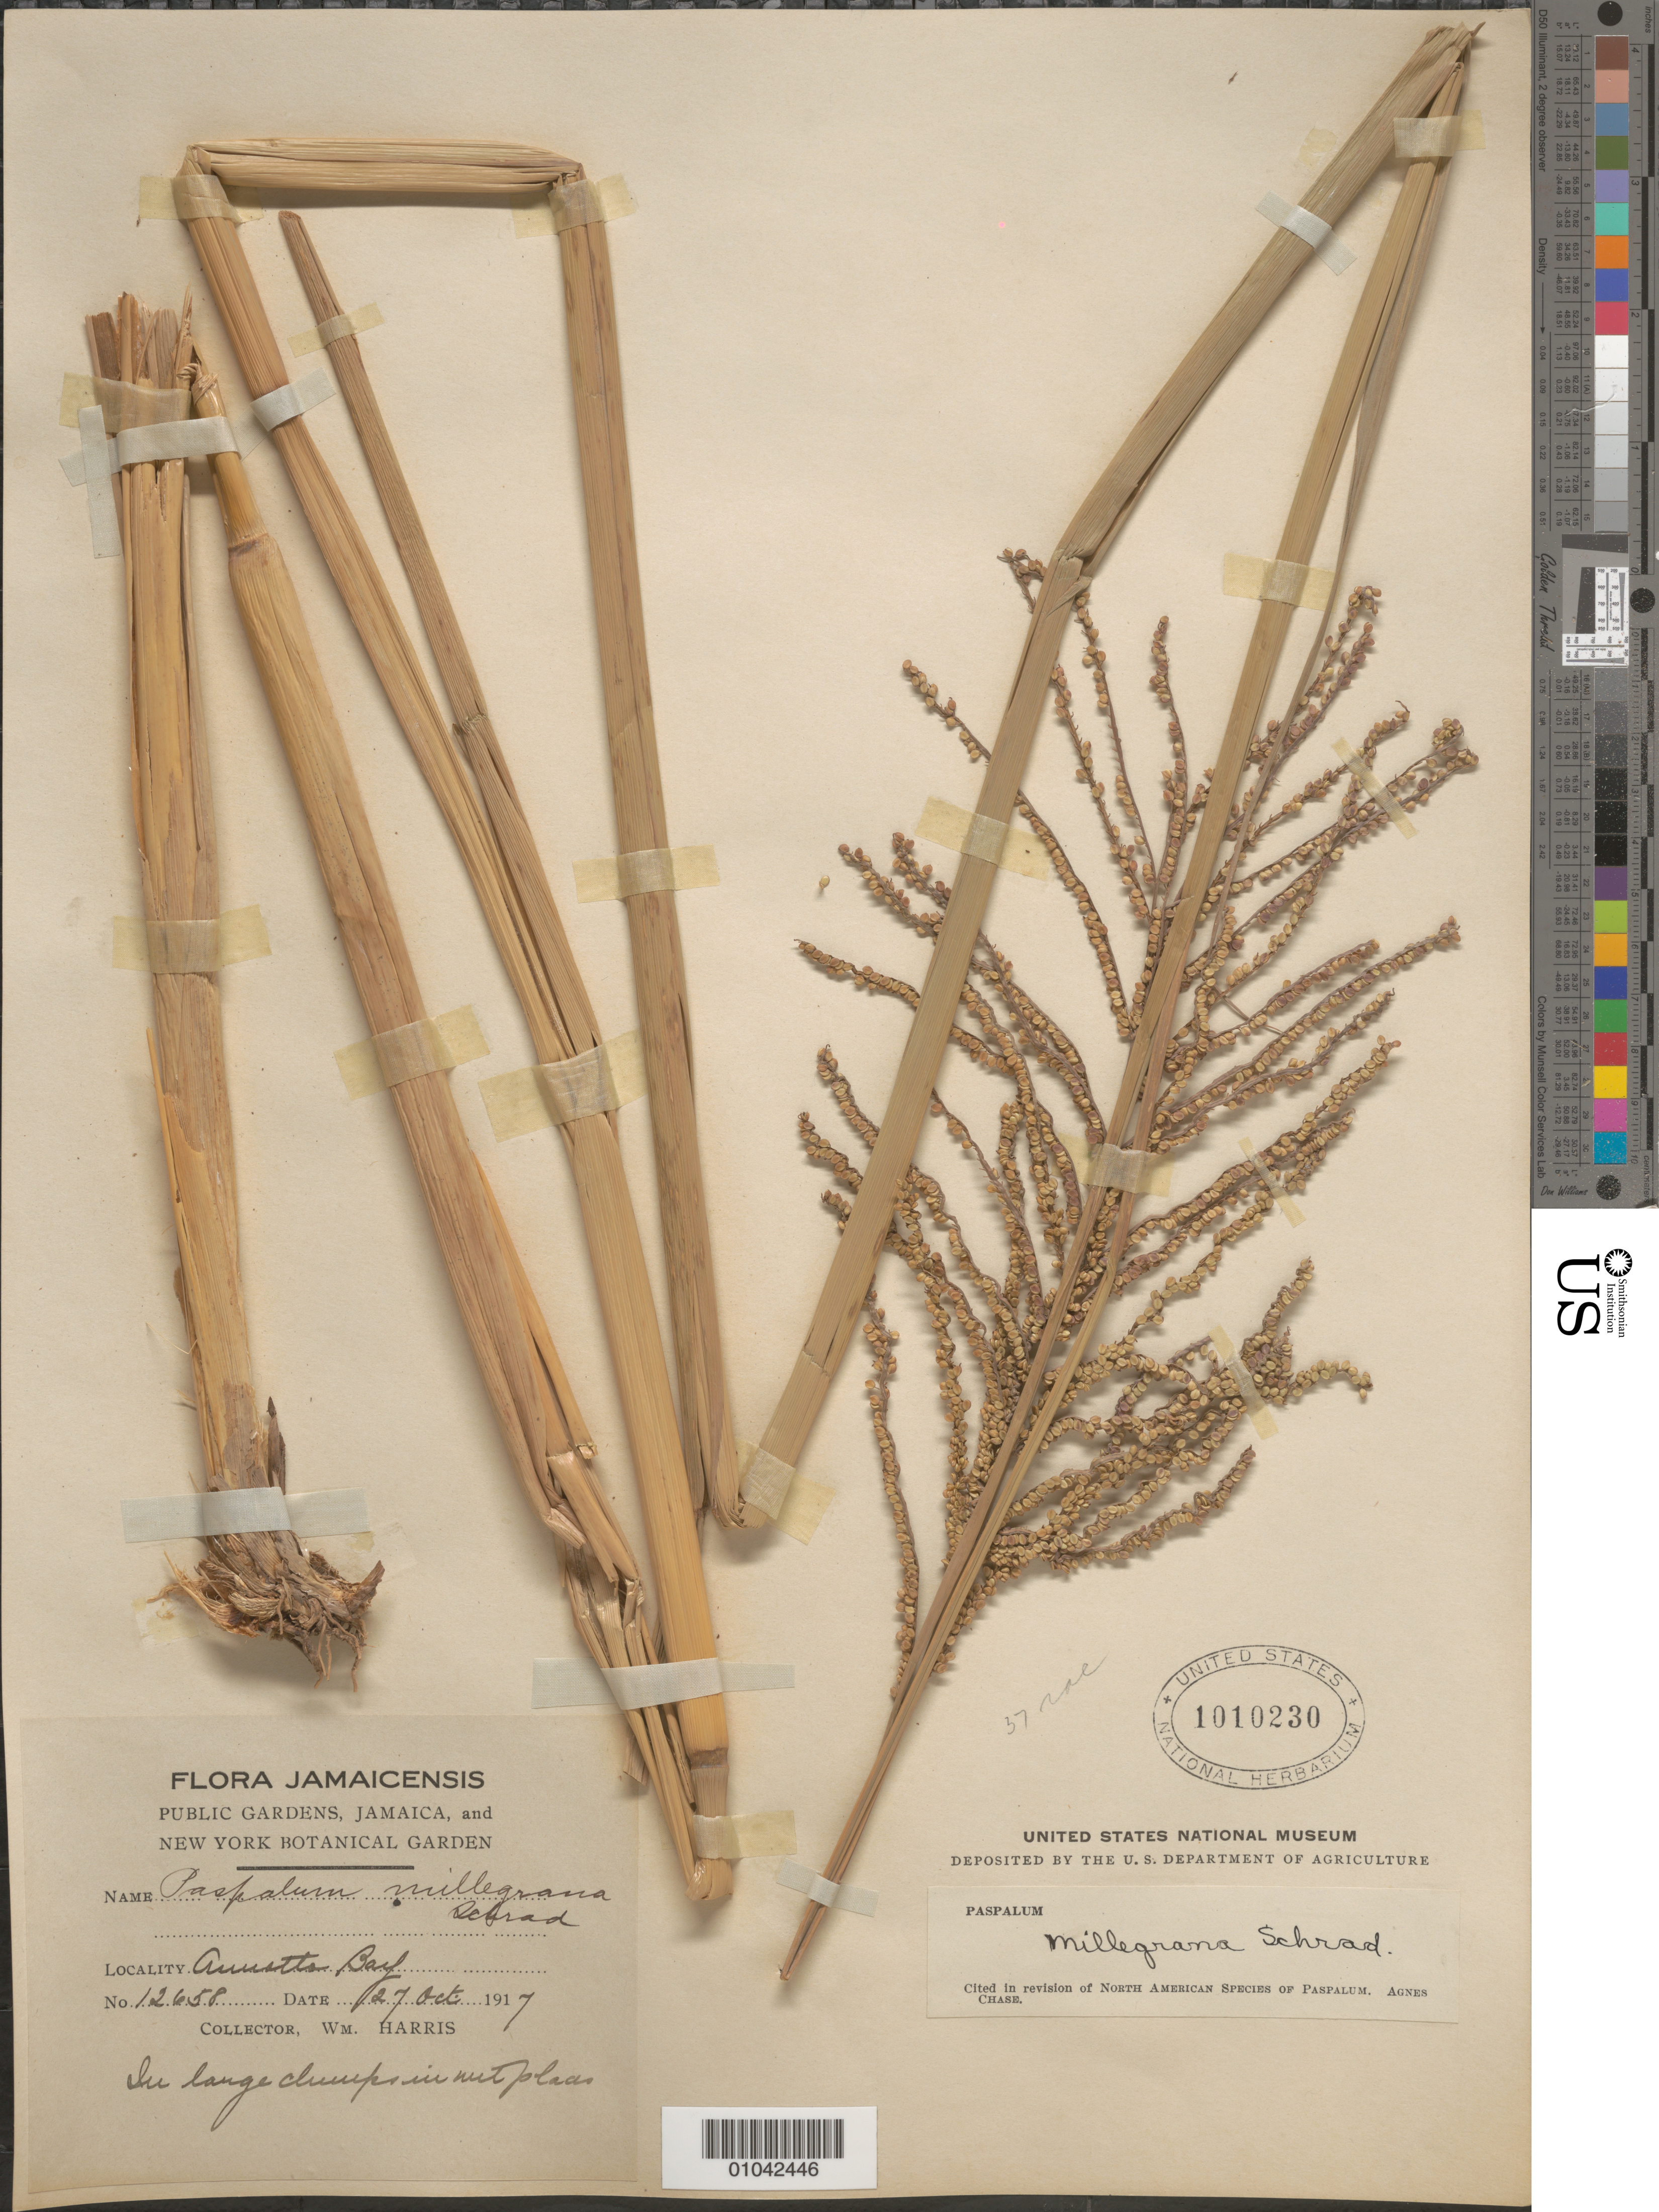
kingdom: Plantae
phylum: Tracheophyta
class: Liliopsida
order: Poales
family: Poaceae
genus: Paspalum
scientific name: Paspalum millegrana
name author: Schrad.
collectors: W. Harris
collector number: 12658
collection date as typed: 27 Oct 1917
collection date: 1917-10-27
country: Jamaica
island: Jamaica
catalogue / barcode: US 1010230